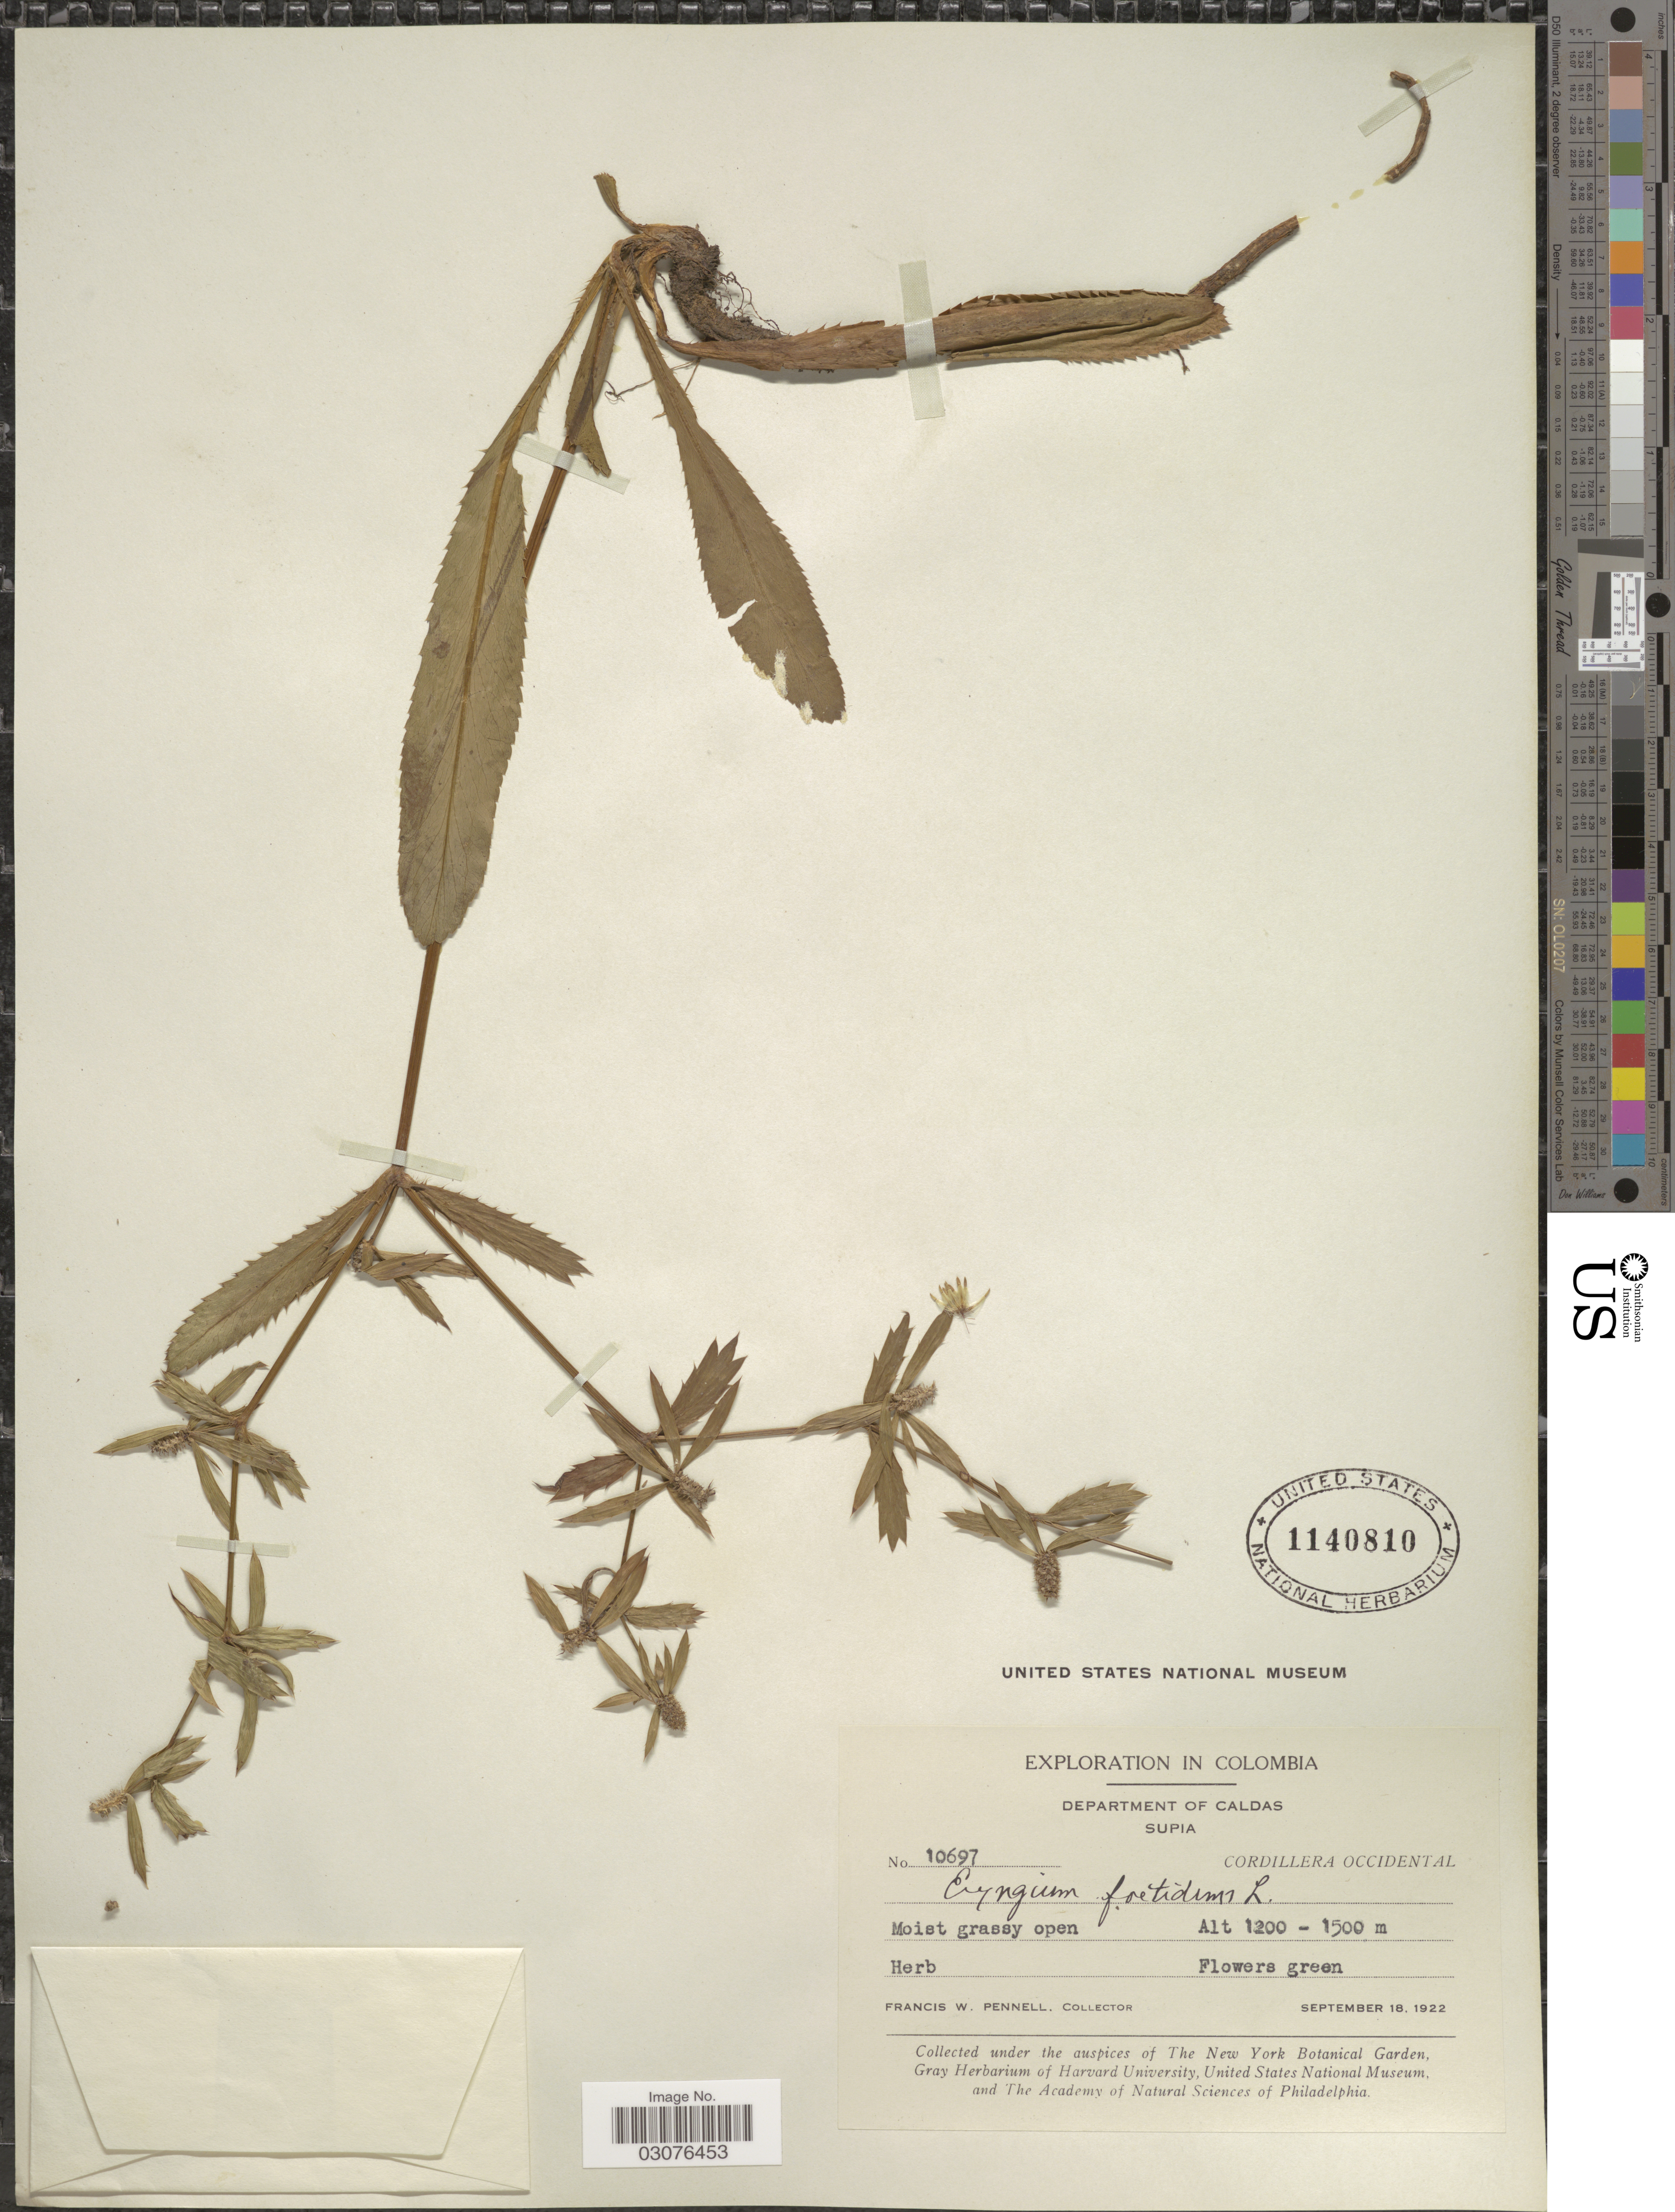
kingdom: Plantae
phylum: Tracheophyta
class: Magnoliopsida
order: Apiales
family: Apiaceae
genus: Eryngium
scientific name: Eryngium foetidum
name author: L.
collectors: F. W. Pennell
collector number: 10697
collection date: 1922-09-18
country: Colombia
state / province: Caldas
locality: Department of Caldas. Supia. Cordillera Occidental.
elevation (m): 1200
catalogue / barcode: US 1140810